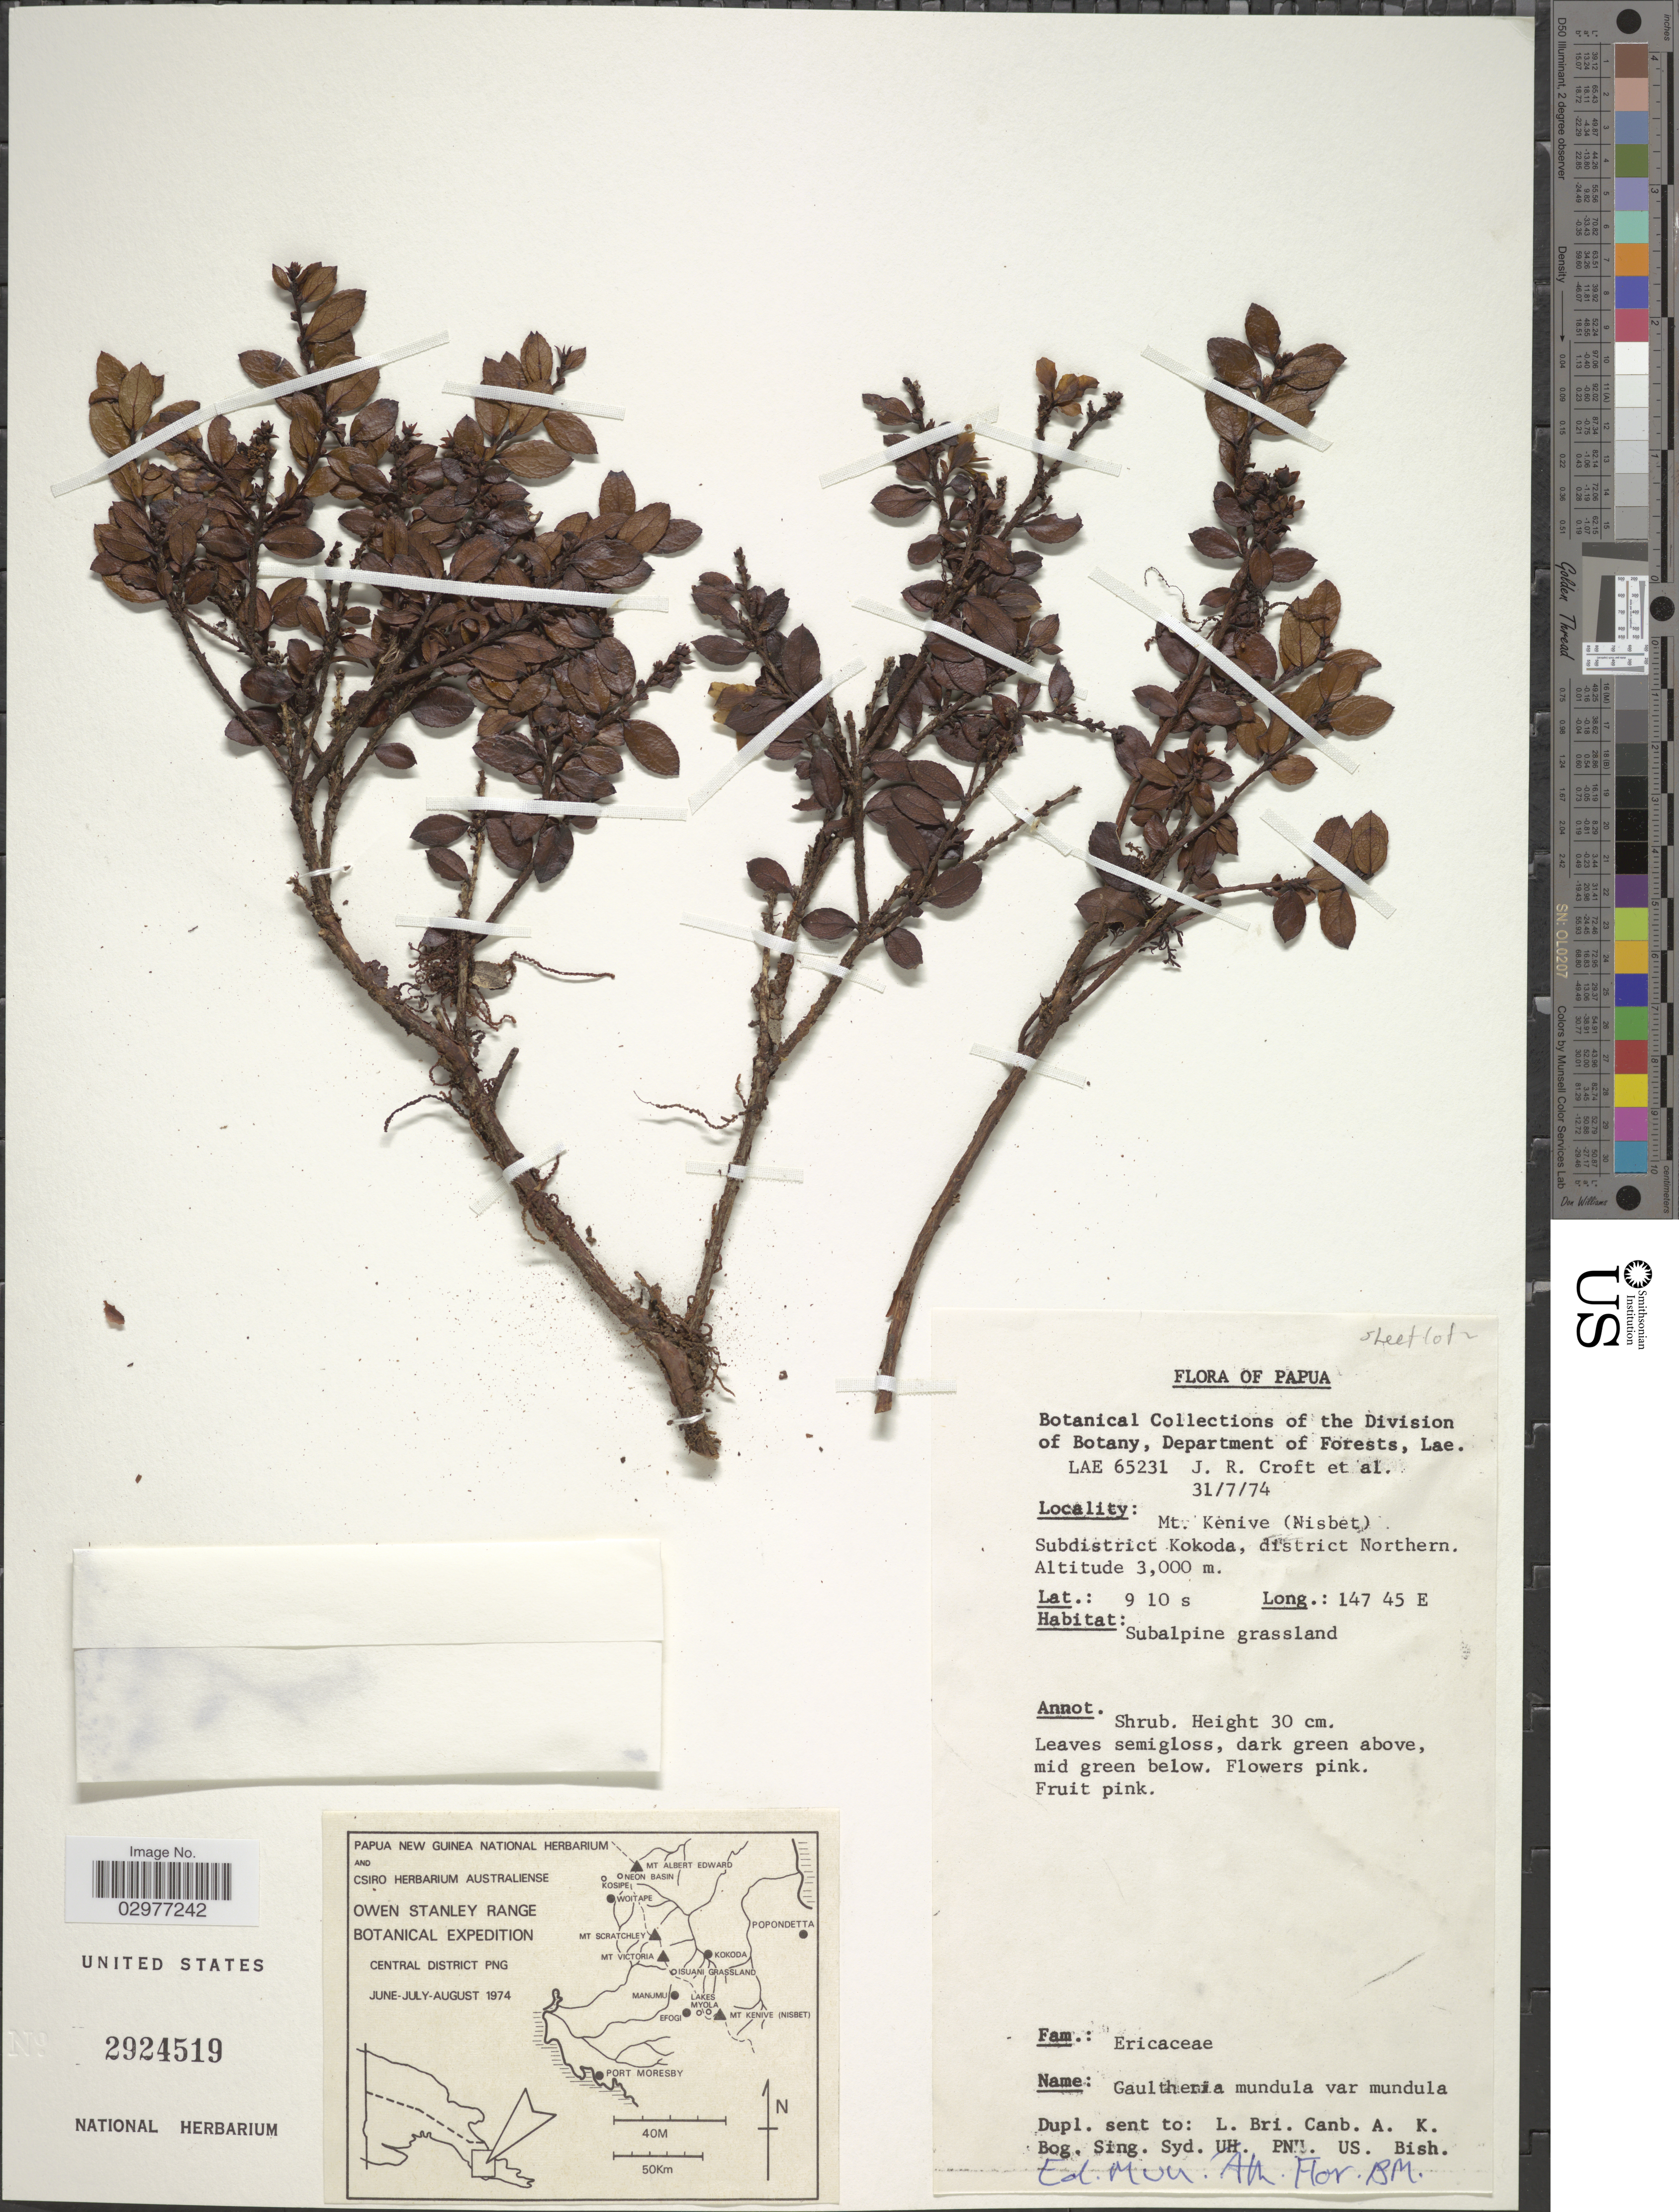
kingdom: Plantae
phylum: Tracheophyta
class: Magnoliopsida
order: Ericales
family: Ericaceae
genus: Gaultheria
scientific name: Gaultheria mundula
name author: F. Muell.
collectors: J. R. Croft & et al.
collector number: LAE 65231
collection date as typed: Transcribed d/m/y: 31/7/74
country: Papua New Guinea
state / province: Northern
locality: Mt. Kenive (Nisbet) Subdistrict Kokoda, district Northern.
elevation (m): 3000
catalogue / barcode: US 2924519